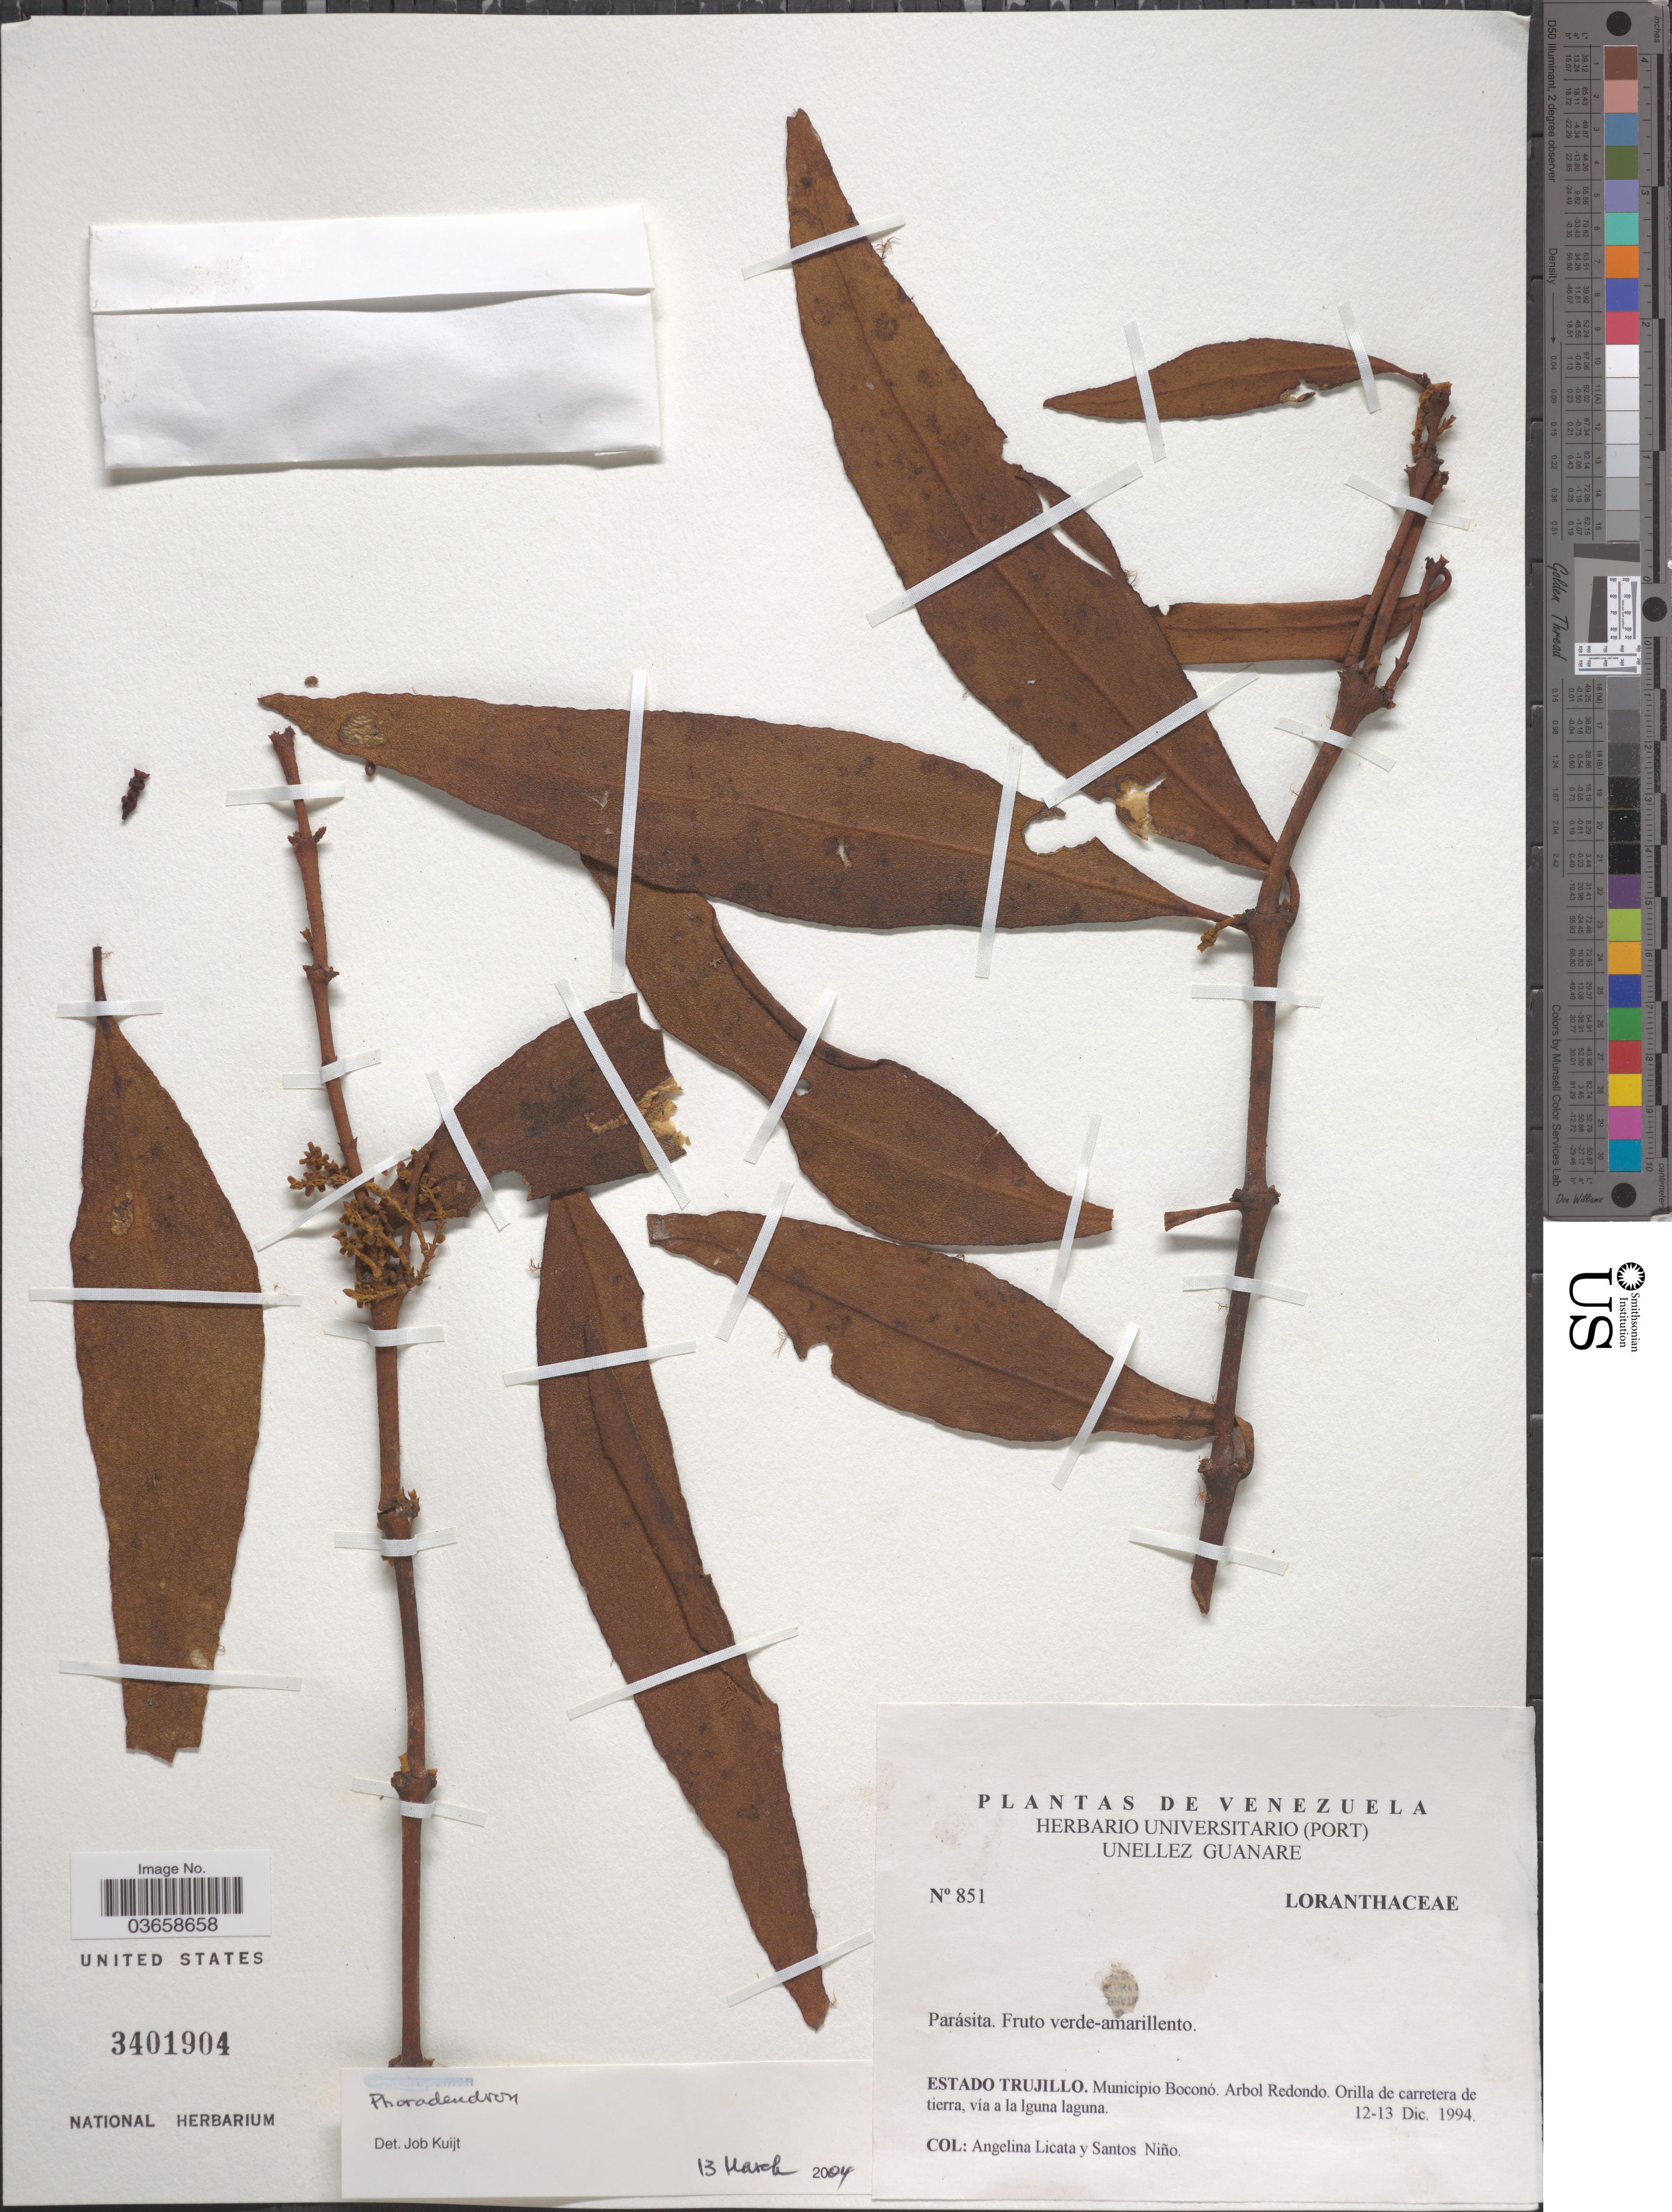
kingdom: Plantae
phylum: Tracheophyta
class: Magnoliopsida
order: Santalales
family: Viscaceae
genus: Phoradendron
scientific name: Phoradendron sp.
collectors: A. Licata & S. M. Niño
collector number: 851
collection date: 1994-12-12/1994-12-13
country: Venezuela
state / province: Trujillo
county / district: Boconó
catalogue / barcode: US 3401904